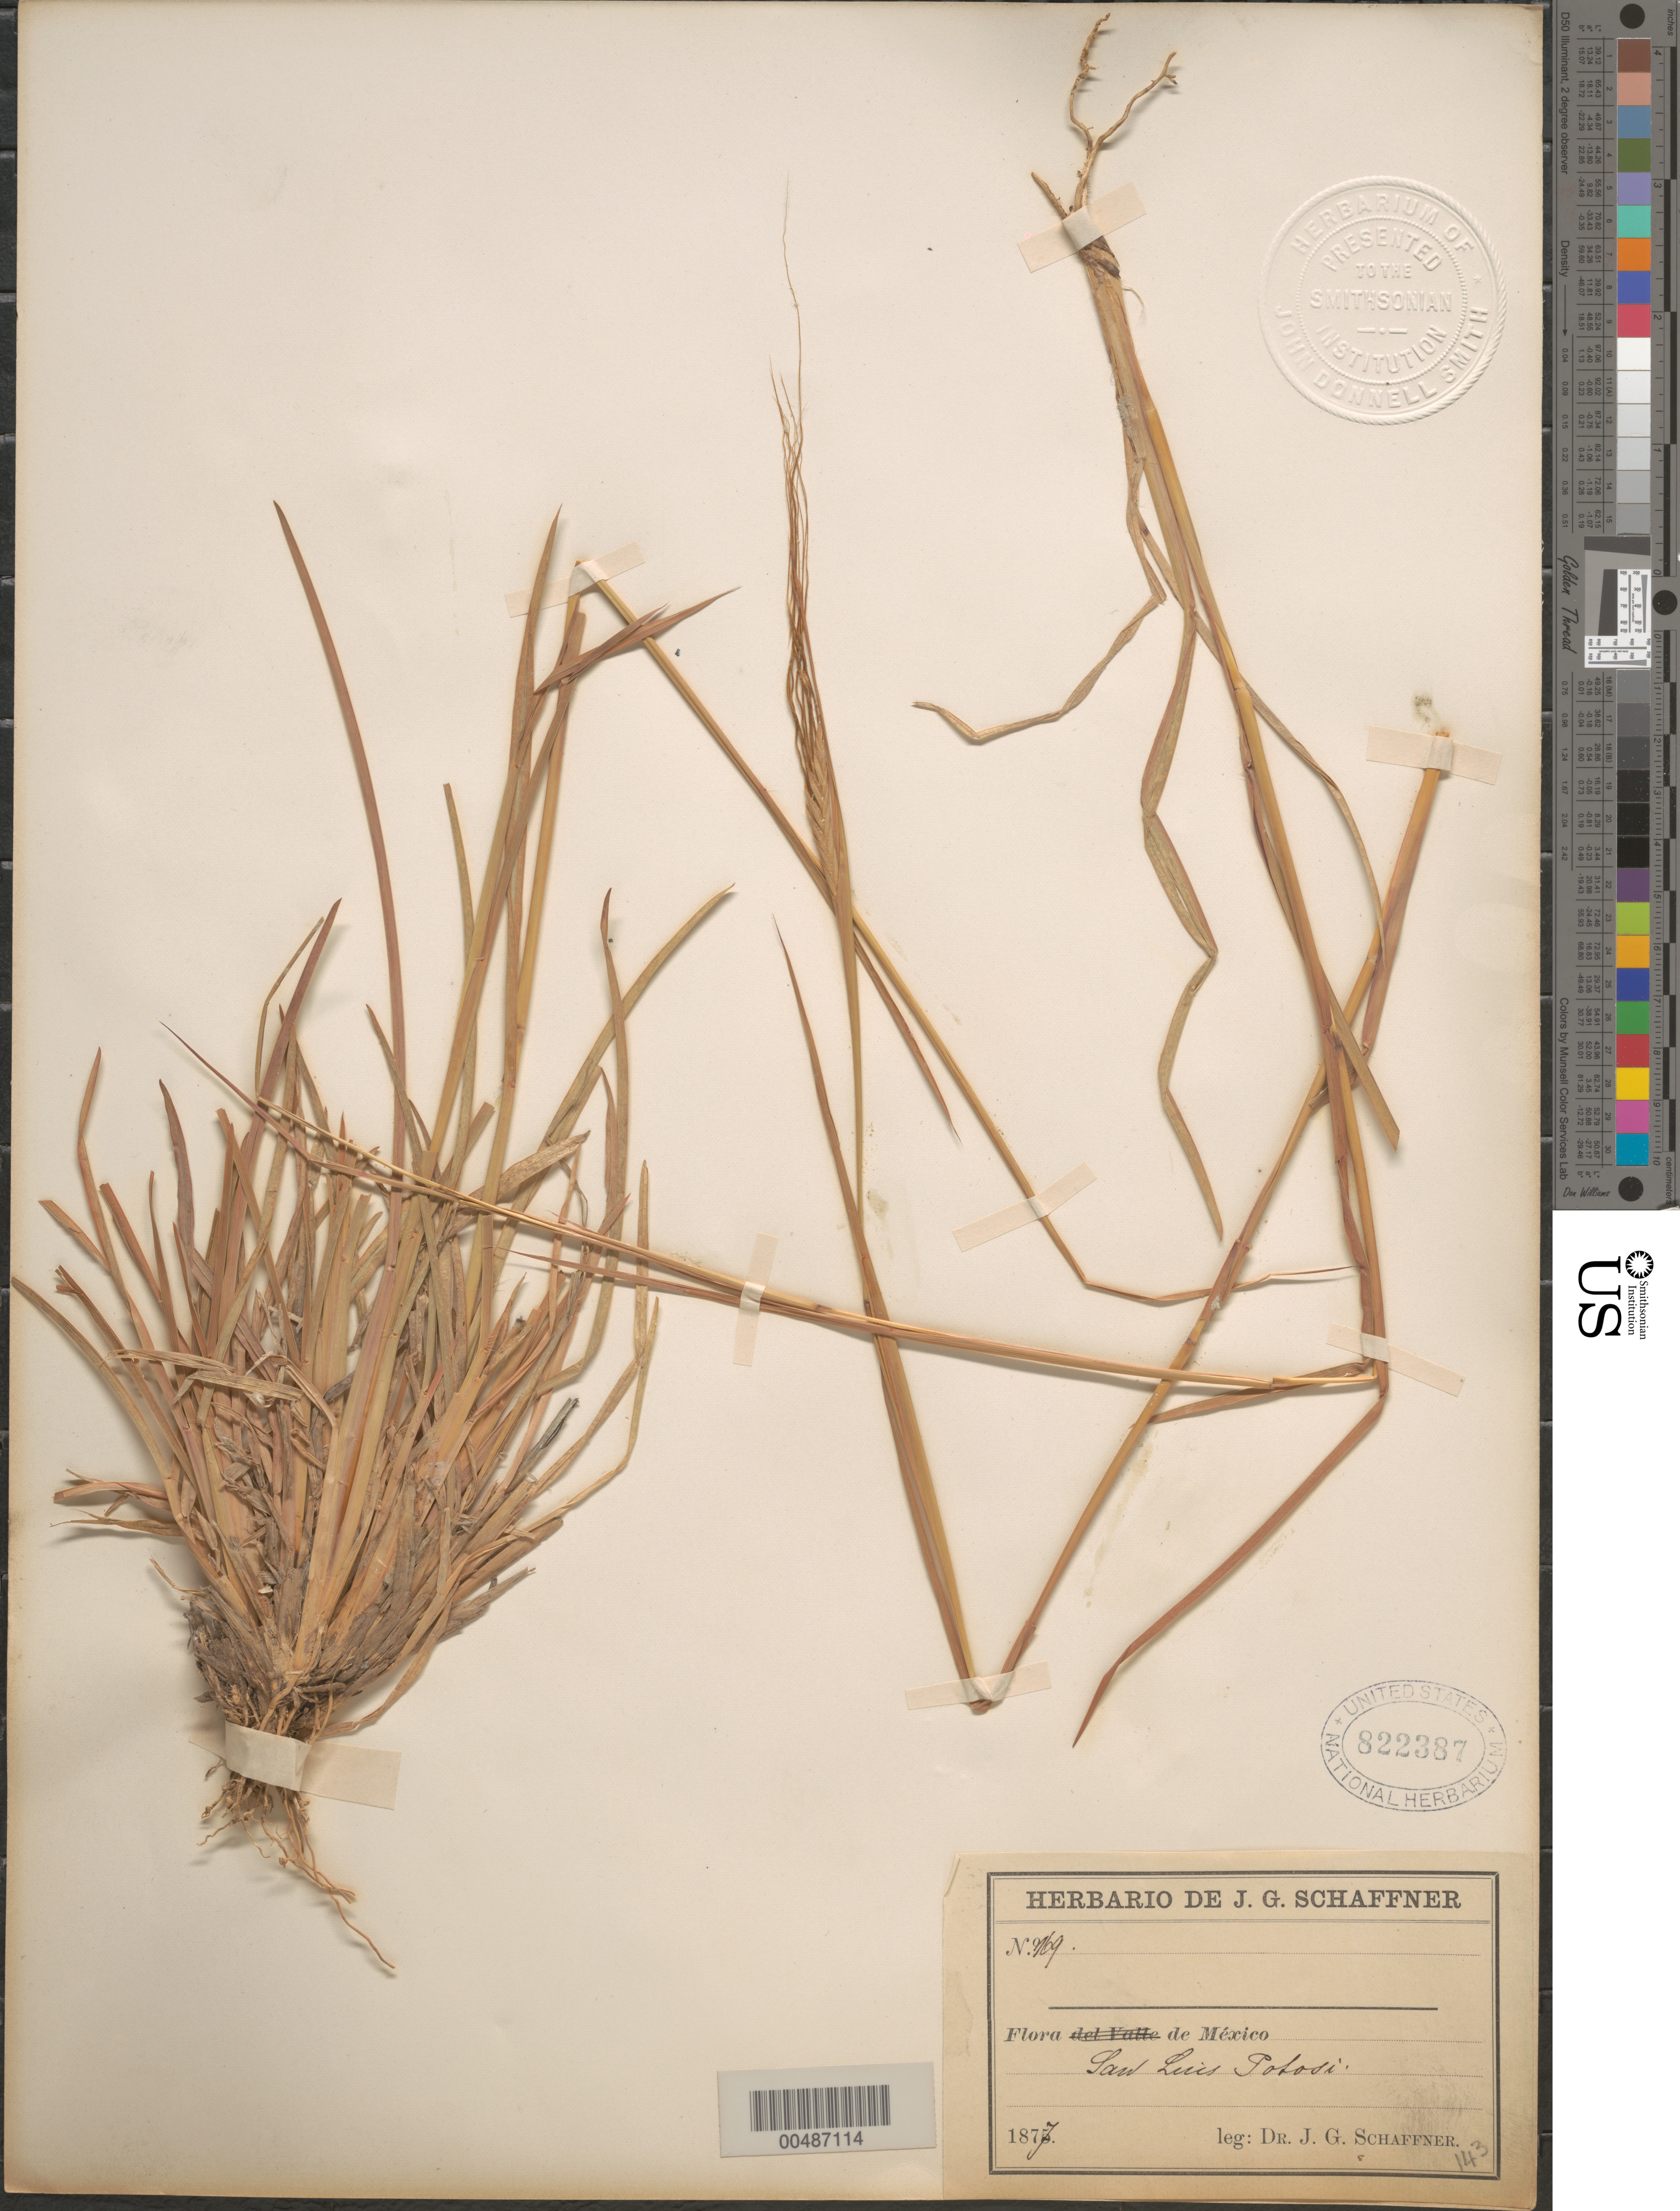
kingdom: Plantae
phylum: Tracheophyta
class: Liliopsida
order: Poales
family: Poaceae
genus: Heteropogon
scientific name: Heteropogon contortus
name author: (L.) P. Beauv. ex Roem. & Schult.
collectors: J. G. Schaffner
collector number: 769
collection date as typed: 1877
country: Mexico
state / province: San Luis Potosi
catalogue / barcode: US 822387